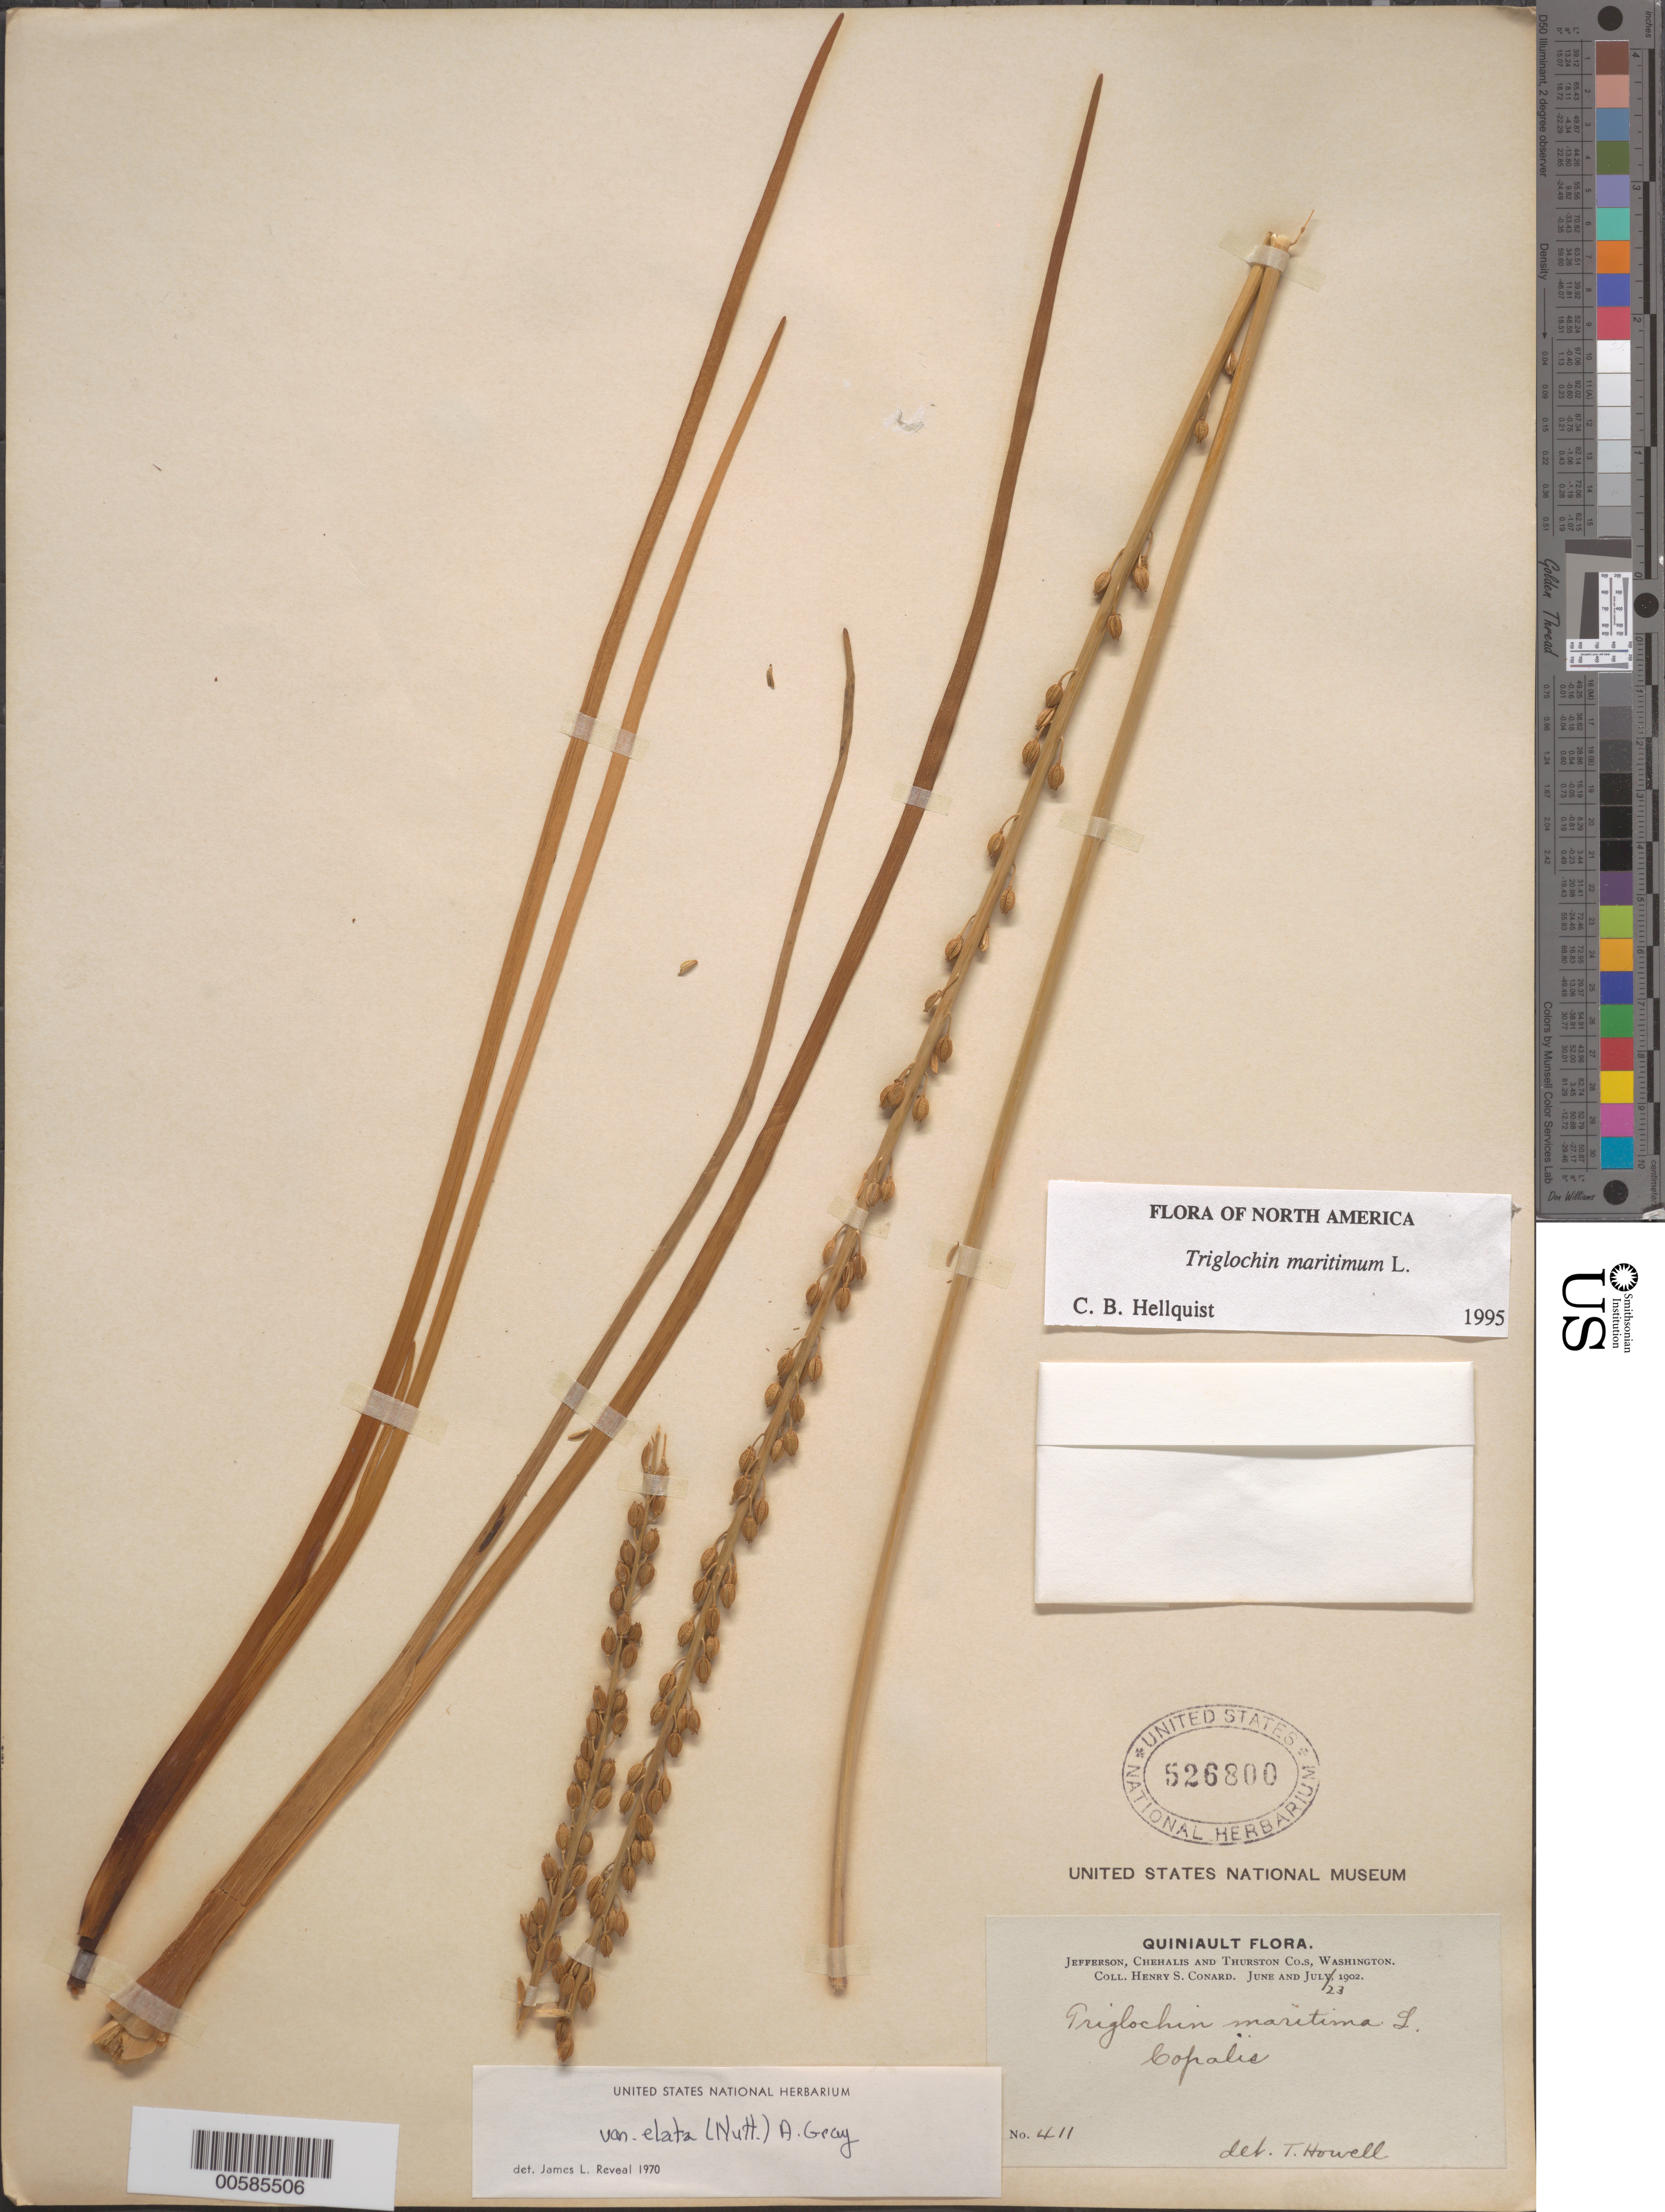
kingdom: Plantae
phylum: Tracheophyta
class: Liliopsida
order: Alismatales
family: Juncaginaceae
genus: Triglochin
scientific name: Triglochin maritima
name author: L.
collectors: H. S. Conard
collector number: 411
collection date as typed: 23 Jul 1902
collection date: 1902-07-23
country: United States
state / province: Washington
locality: Copalis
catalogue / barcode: US 526800